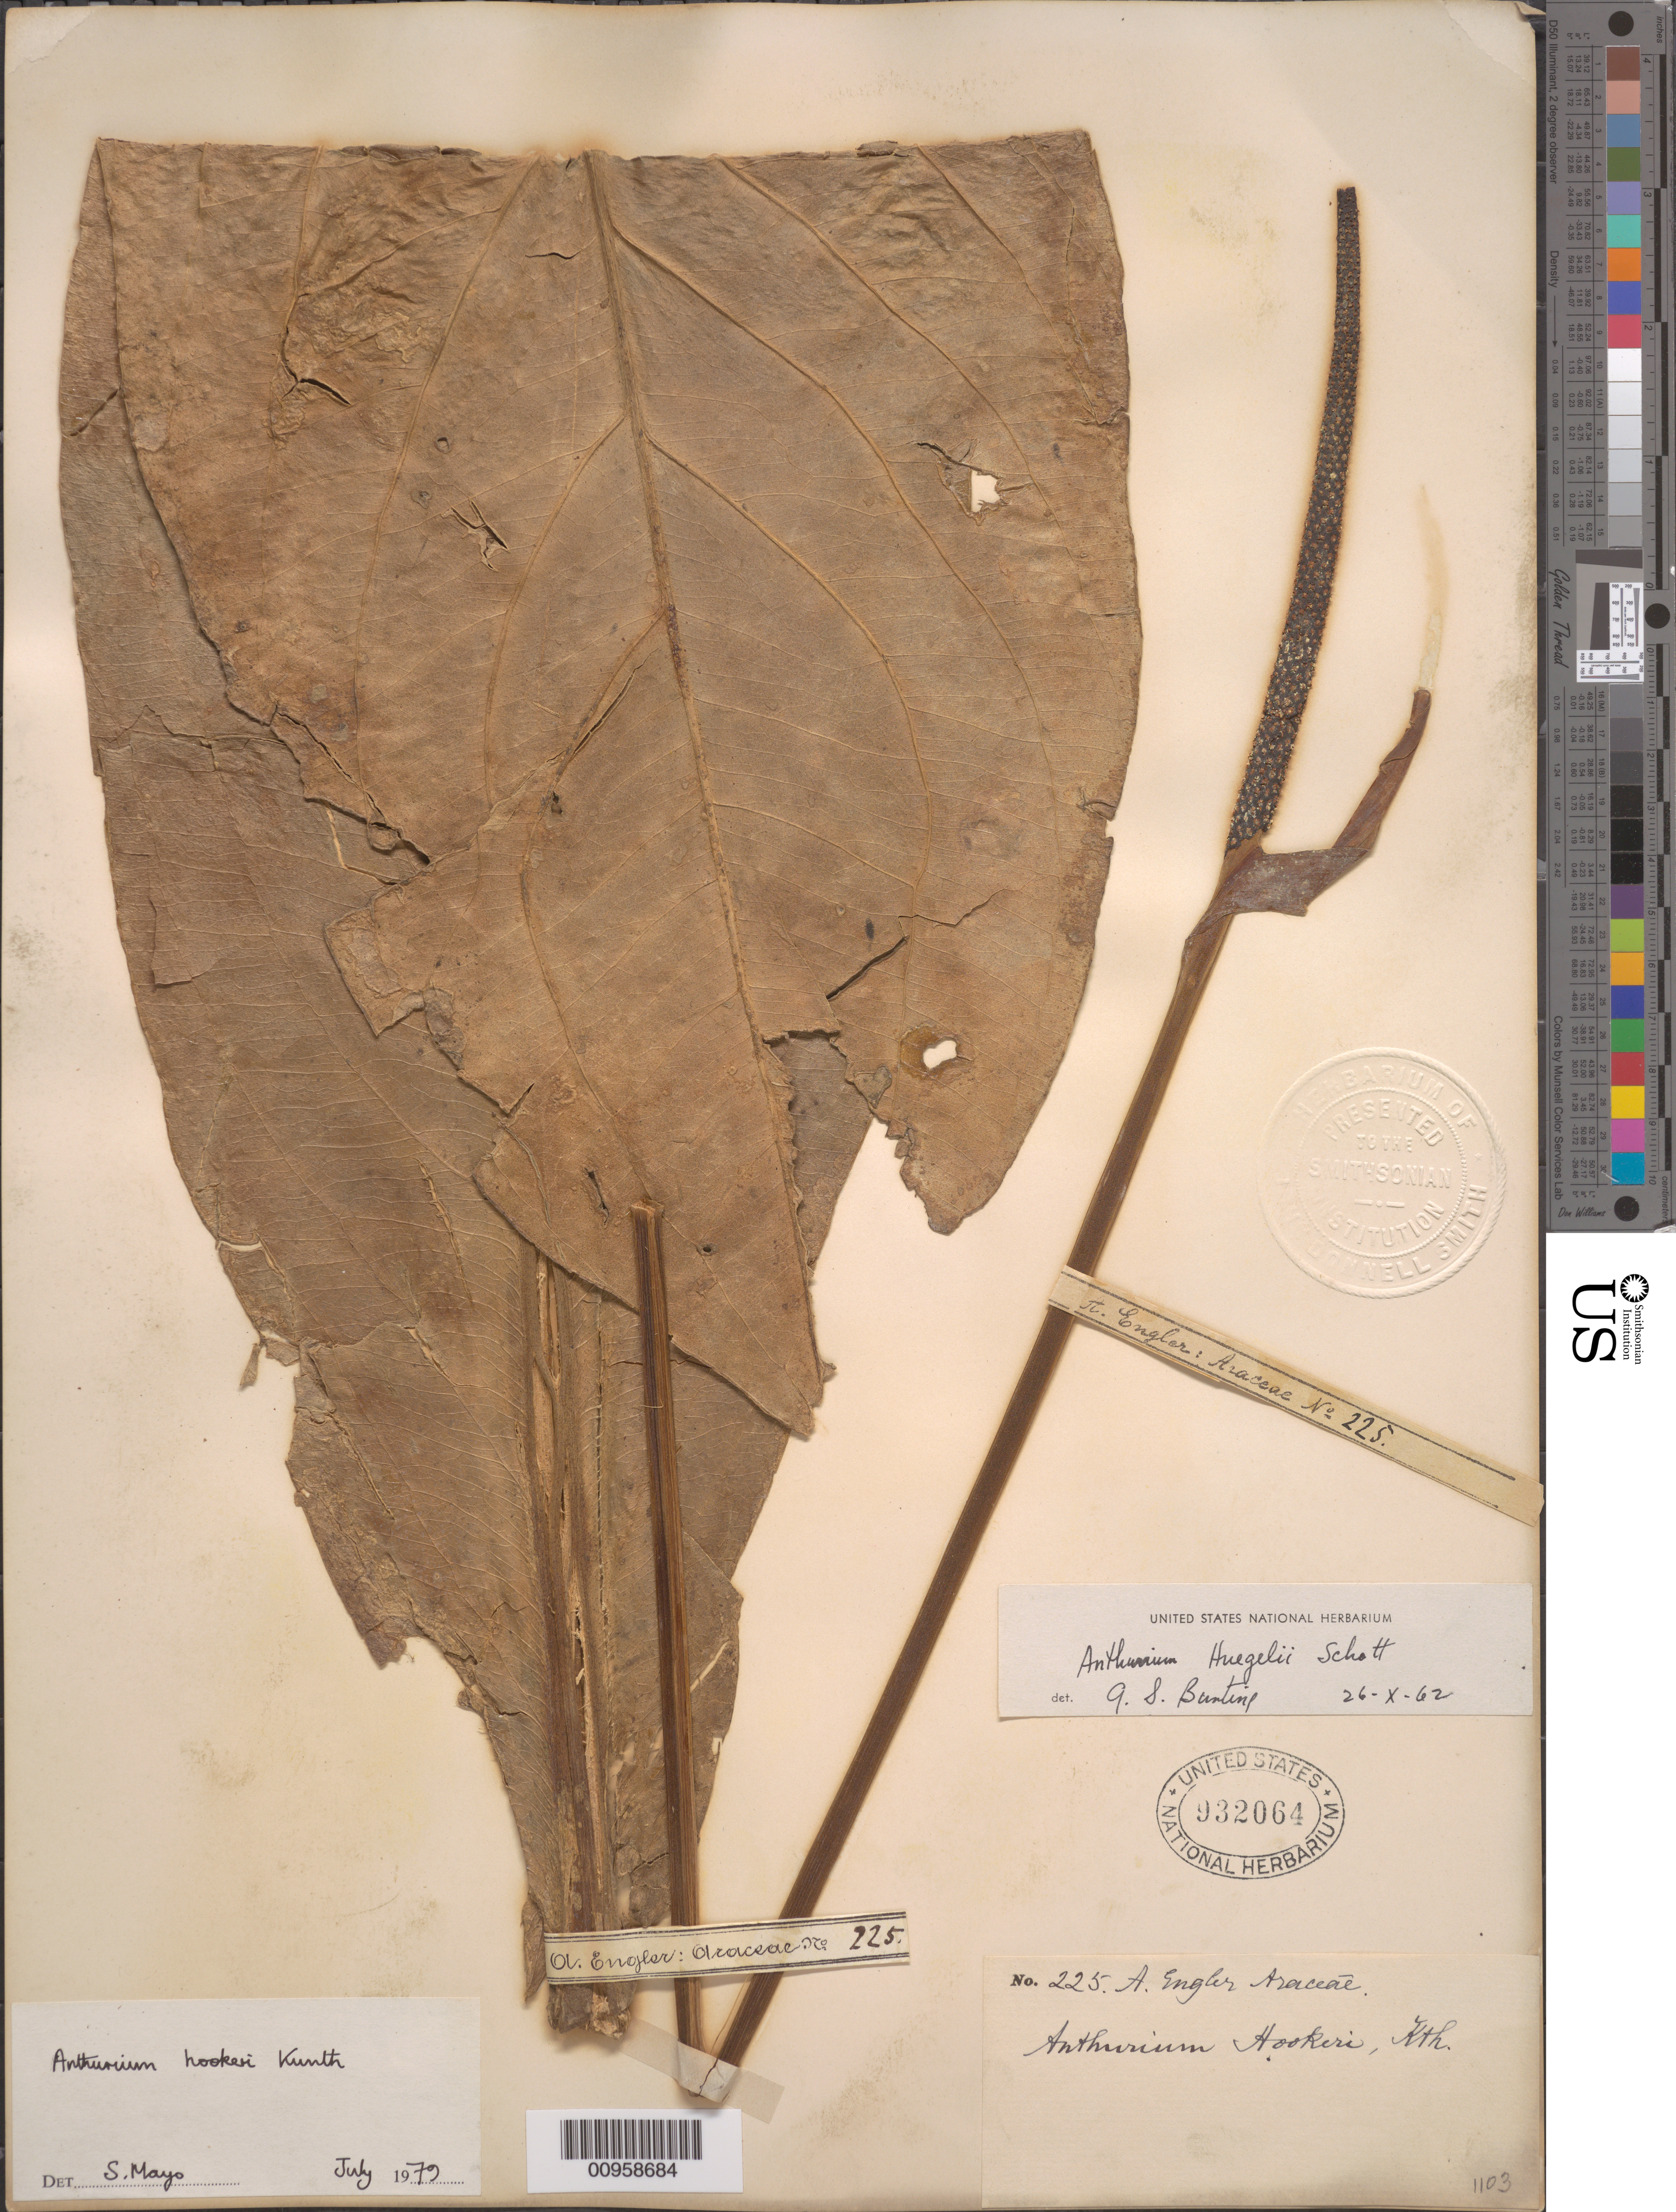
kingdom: Plantae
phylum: Tracheophyta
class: Liliopsida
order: Alismatales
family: Araceae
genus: Anthurium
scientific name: Anthurium hookeri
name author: Kunth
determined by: Mayo, S.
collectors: A. Engler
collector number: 225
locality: Location unknown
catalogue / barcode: US 932064